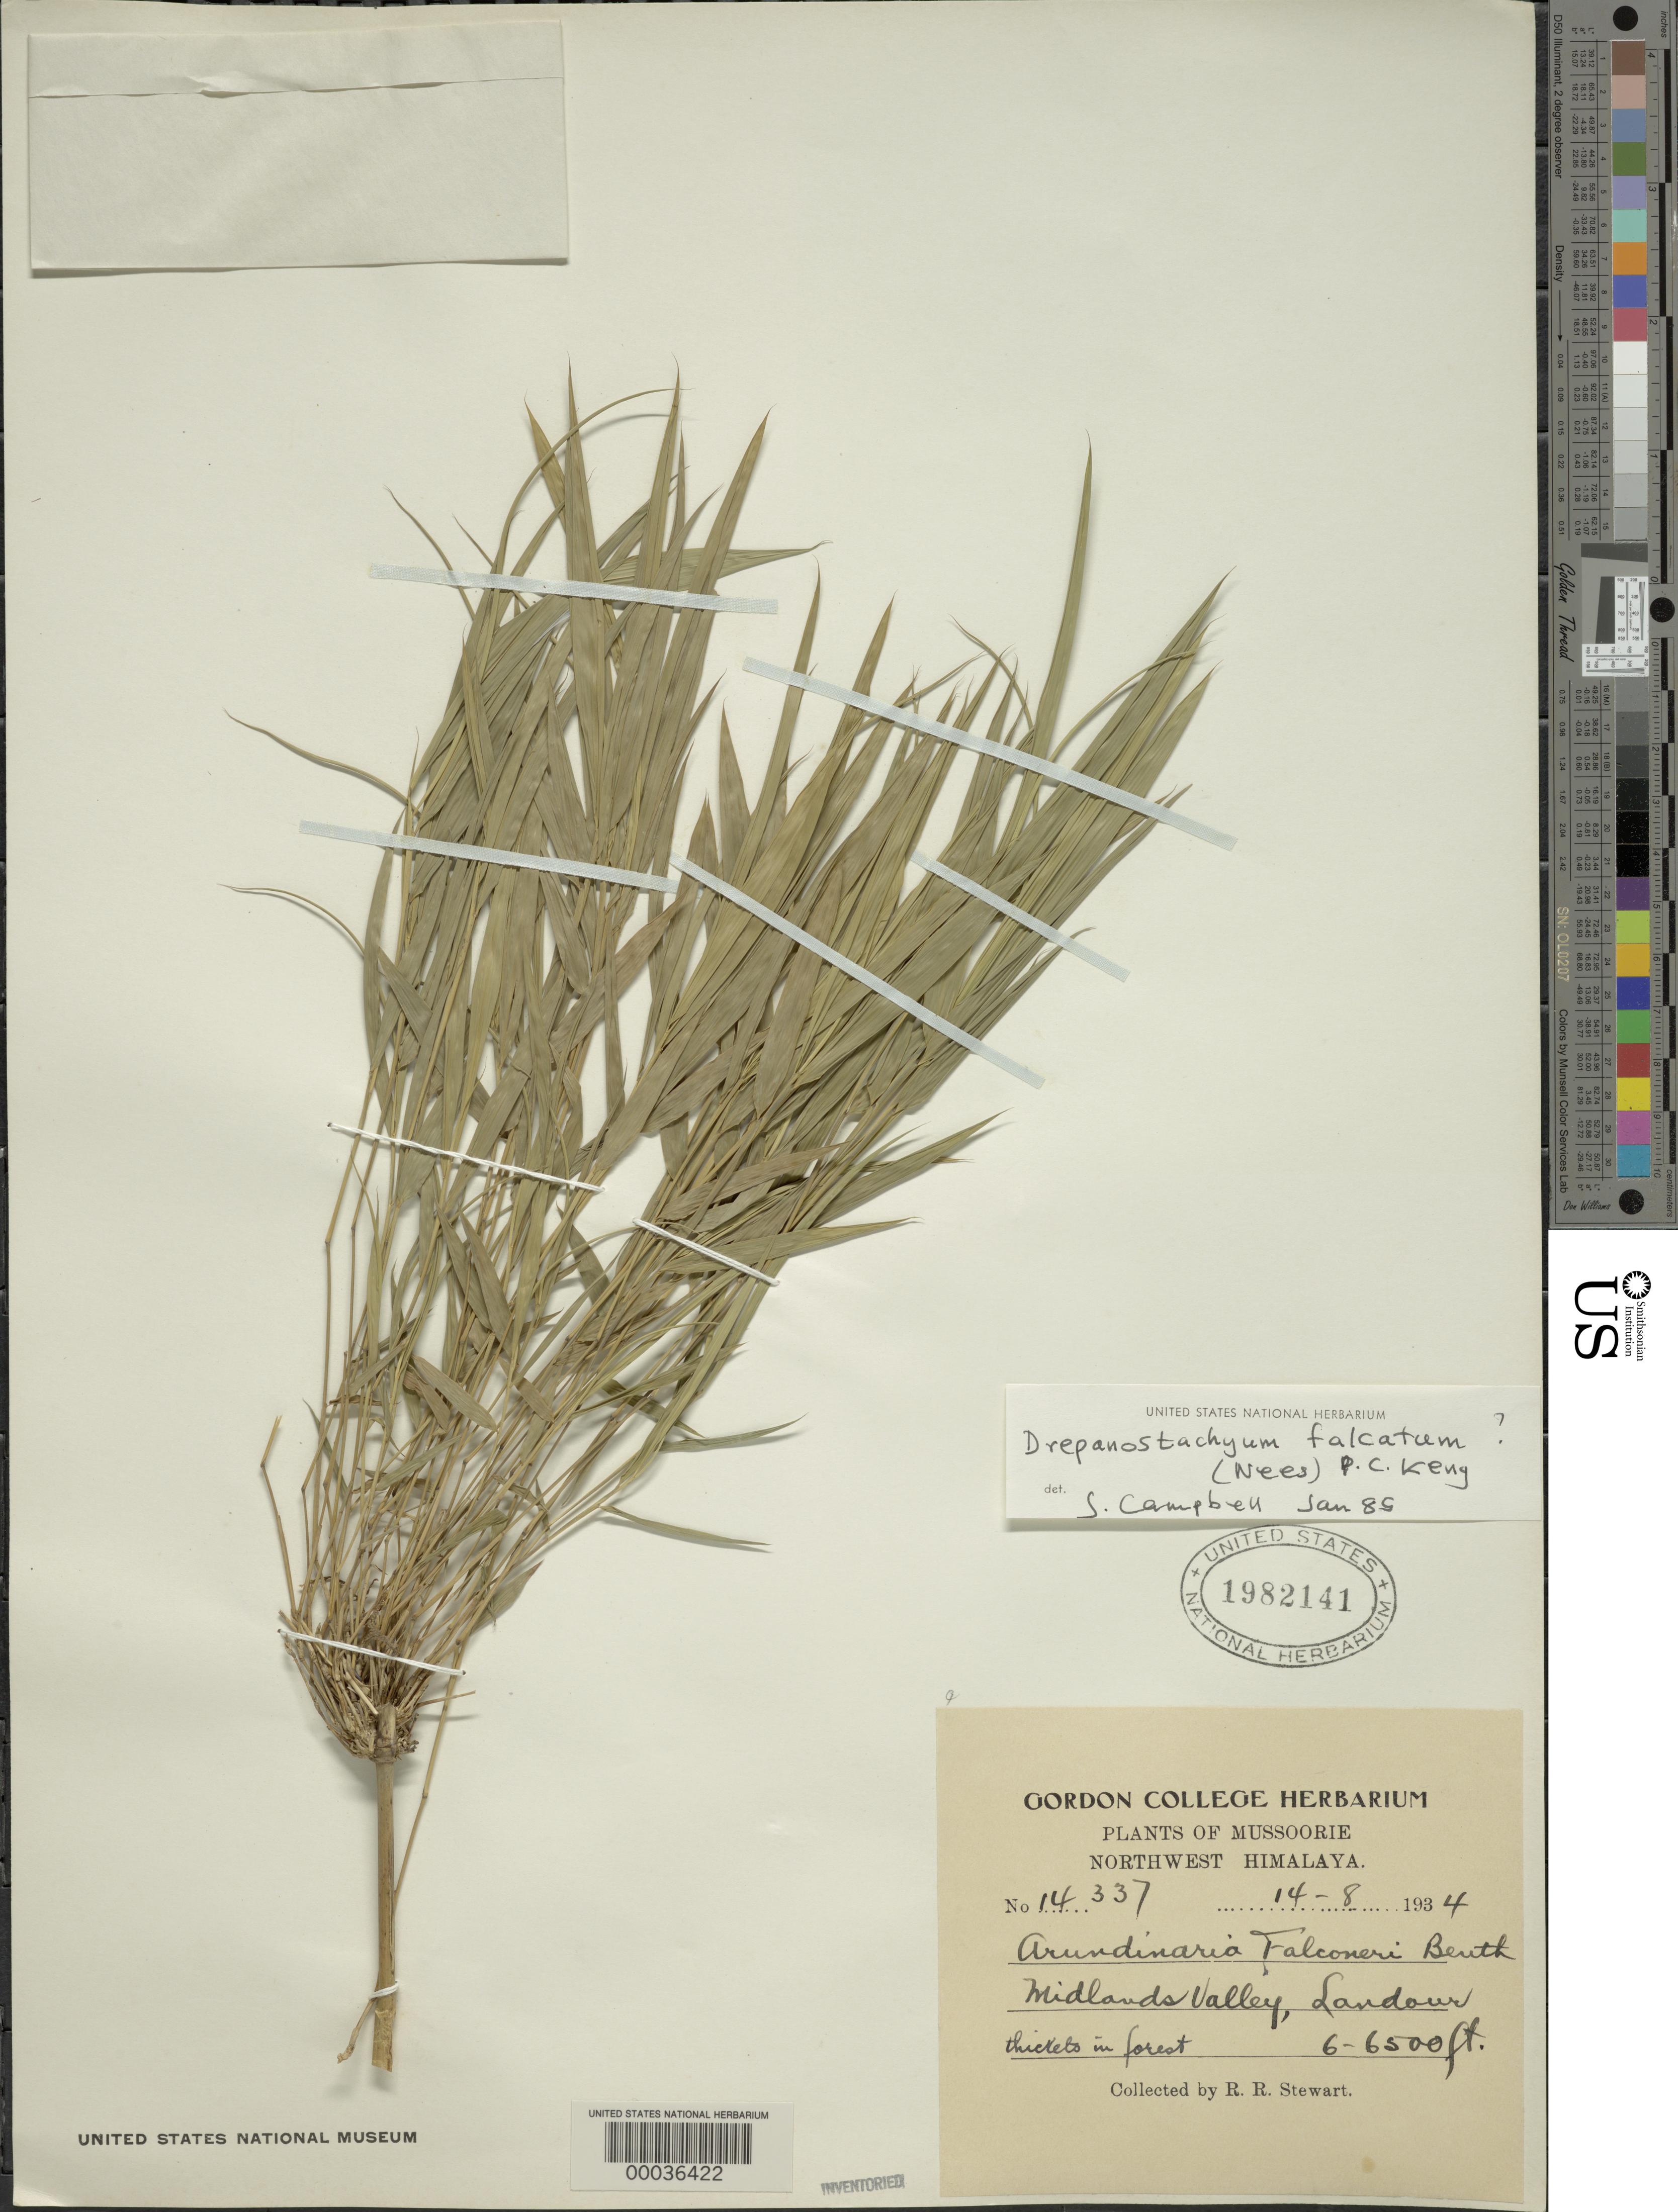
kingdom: Plantae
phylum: Tracheophyta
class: Liliopsida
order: Poales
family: Poaceae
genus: Drepanostachyum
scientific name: Drepanostachyum falconeri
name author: (Hook. f. ex Munro) Soderstr.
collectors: R. R. Stewart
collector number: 14337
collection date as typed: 14 Aug 1934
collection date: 1934-08-14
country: India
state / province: Uttar Pradesh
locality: Mussoorie, midlands valley, landaur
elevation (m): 1830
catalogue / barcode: US 1982141